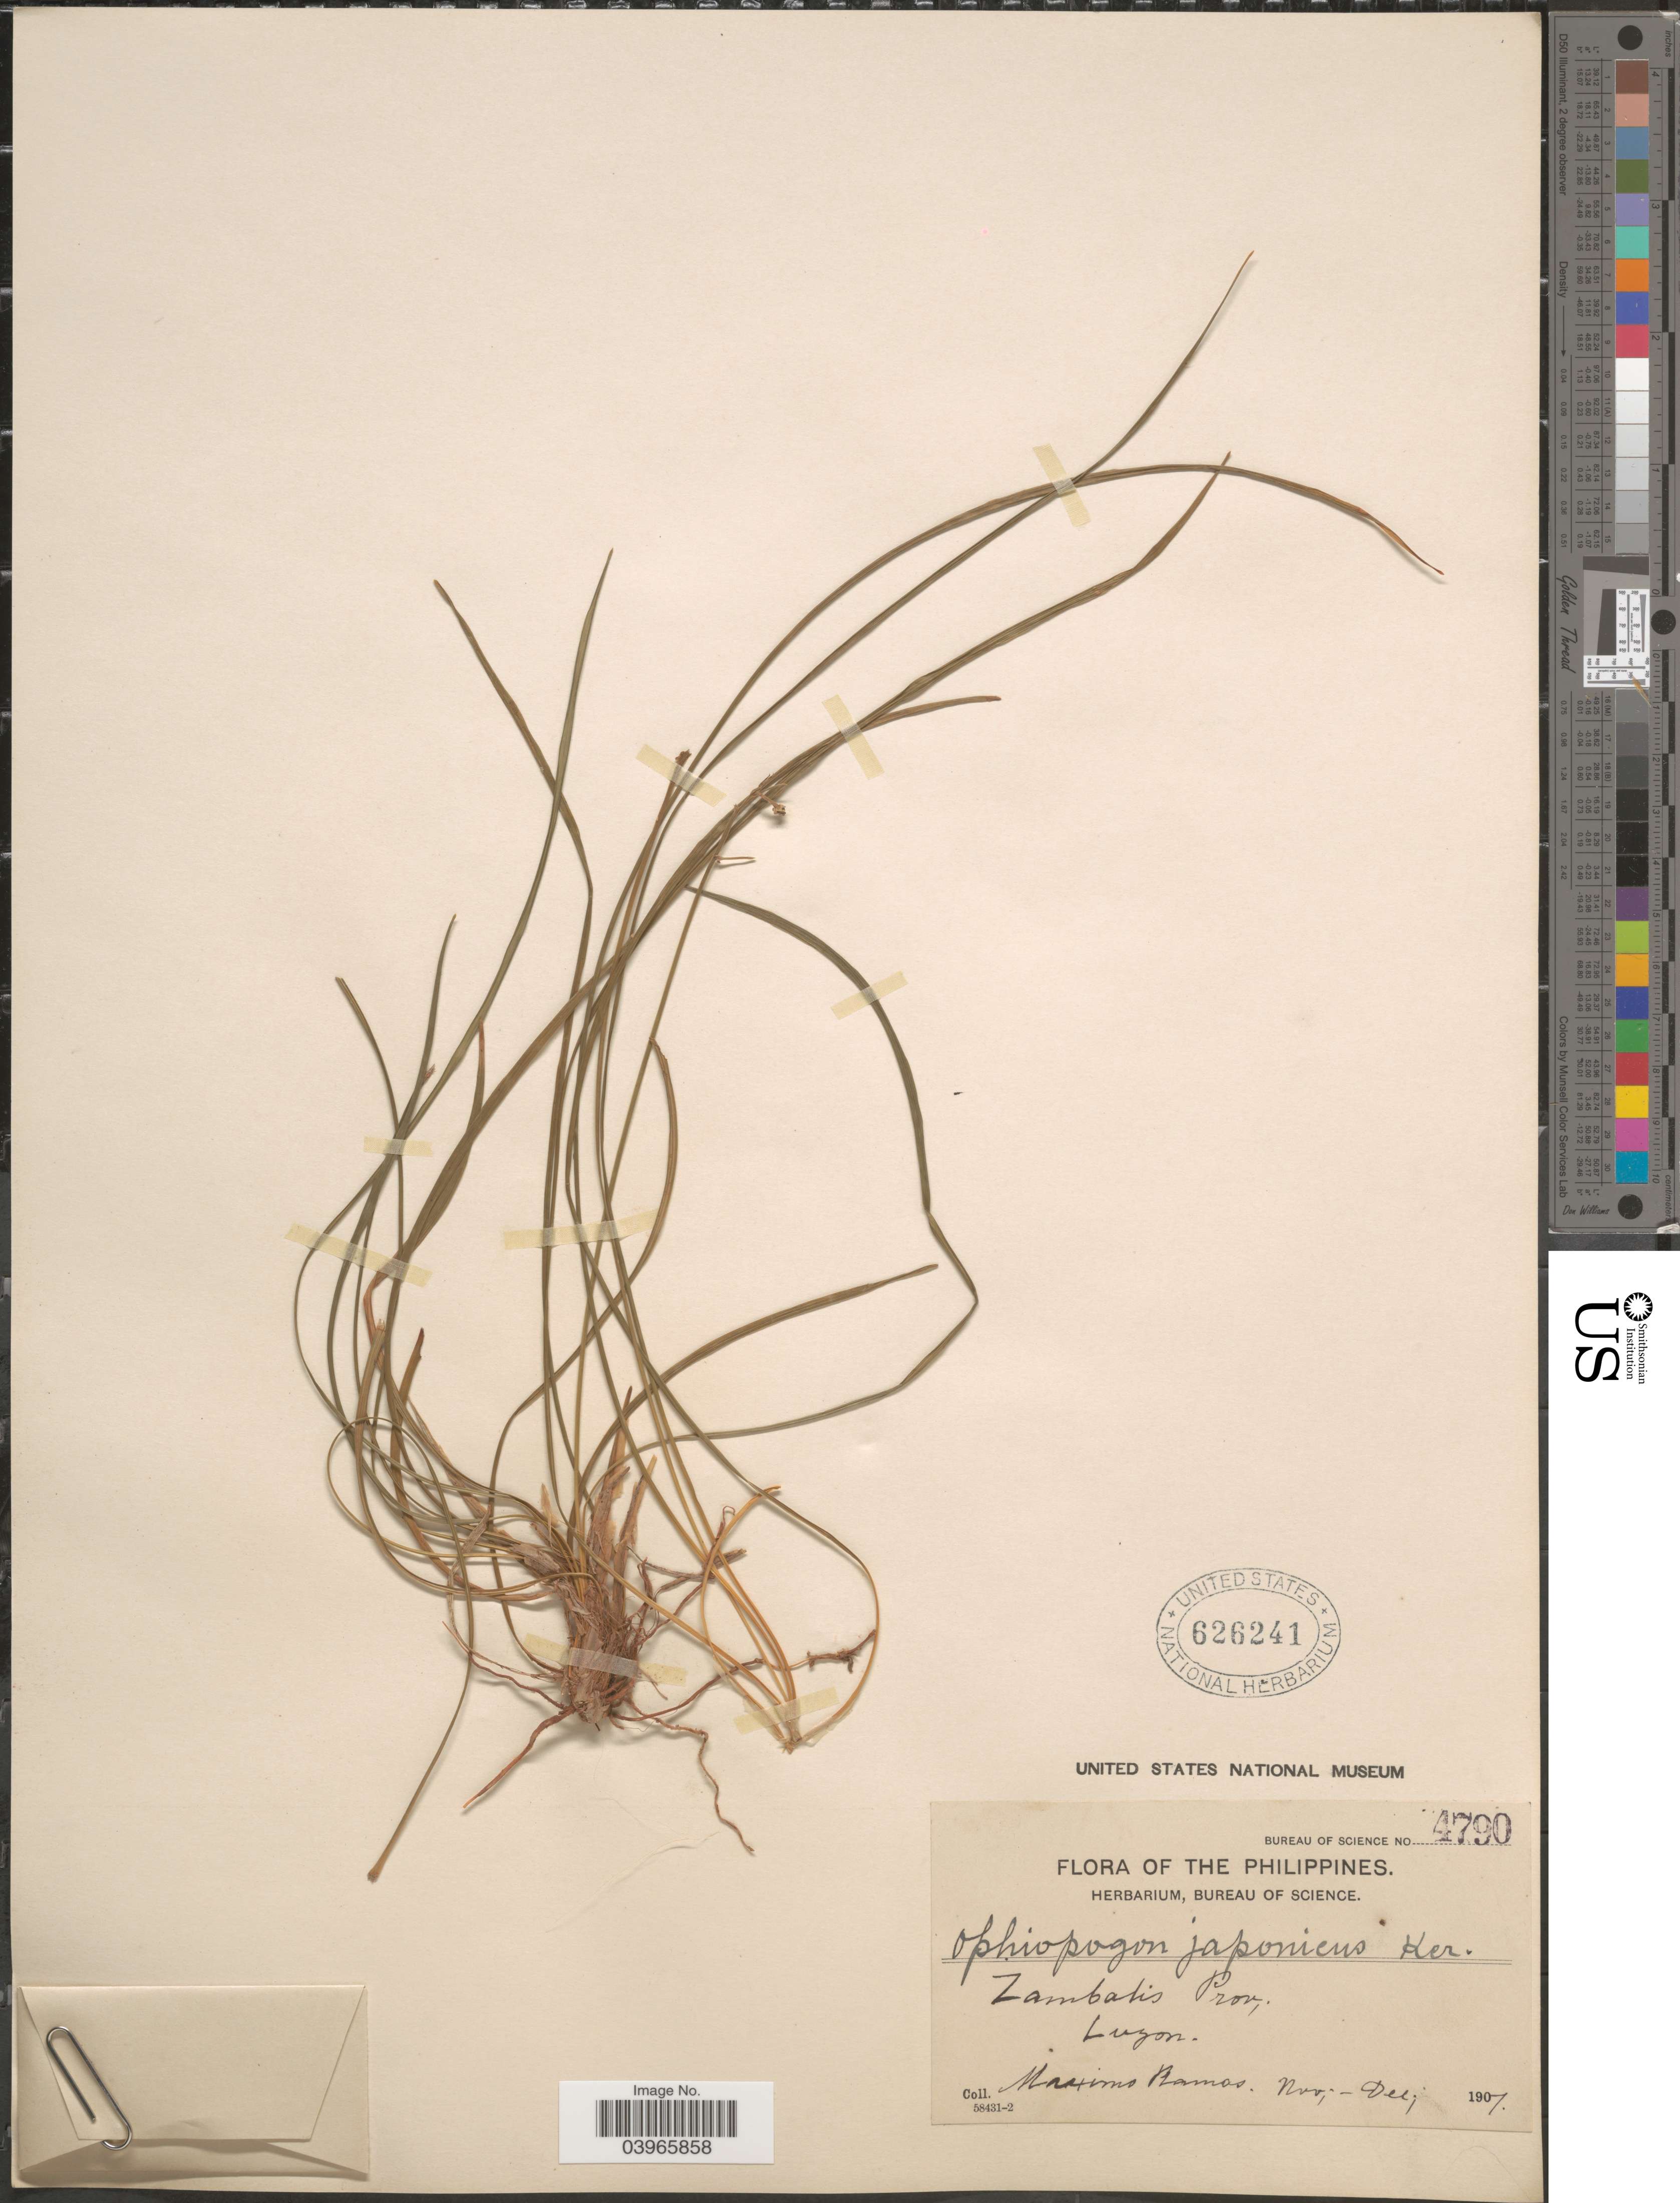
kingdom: Plantae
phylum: Tracheophyta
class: Liliopsida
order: Asparagales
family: Asparagaceae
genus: Ophiopogon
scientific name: Ophiopogon japonicus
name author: (L. f.) Ker Gawl.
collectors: M. Ramos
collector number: Bureau of Science 4790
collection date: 1907-11/1907-12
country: Philippines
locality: Zambalis Prov., Luzon.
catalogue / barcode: US 626241